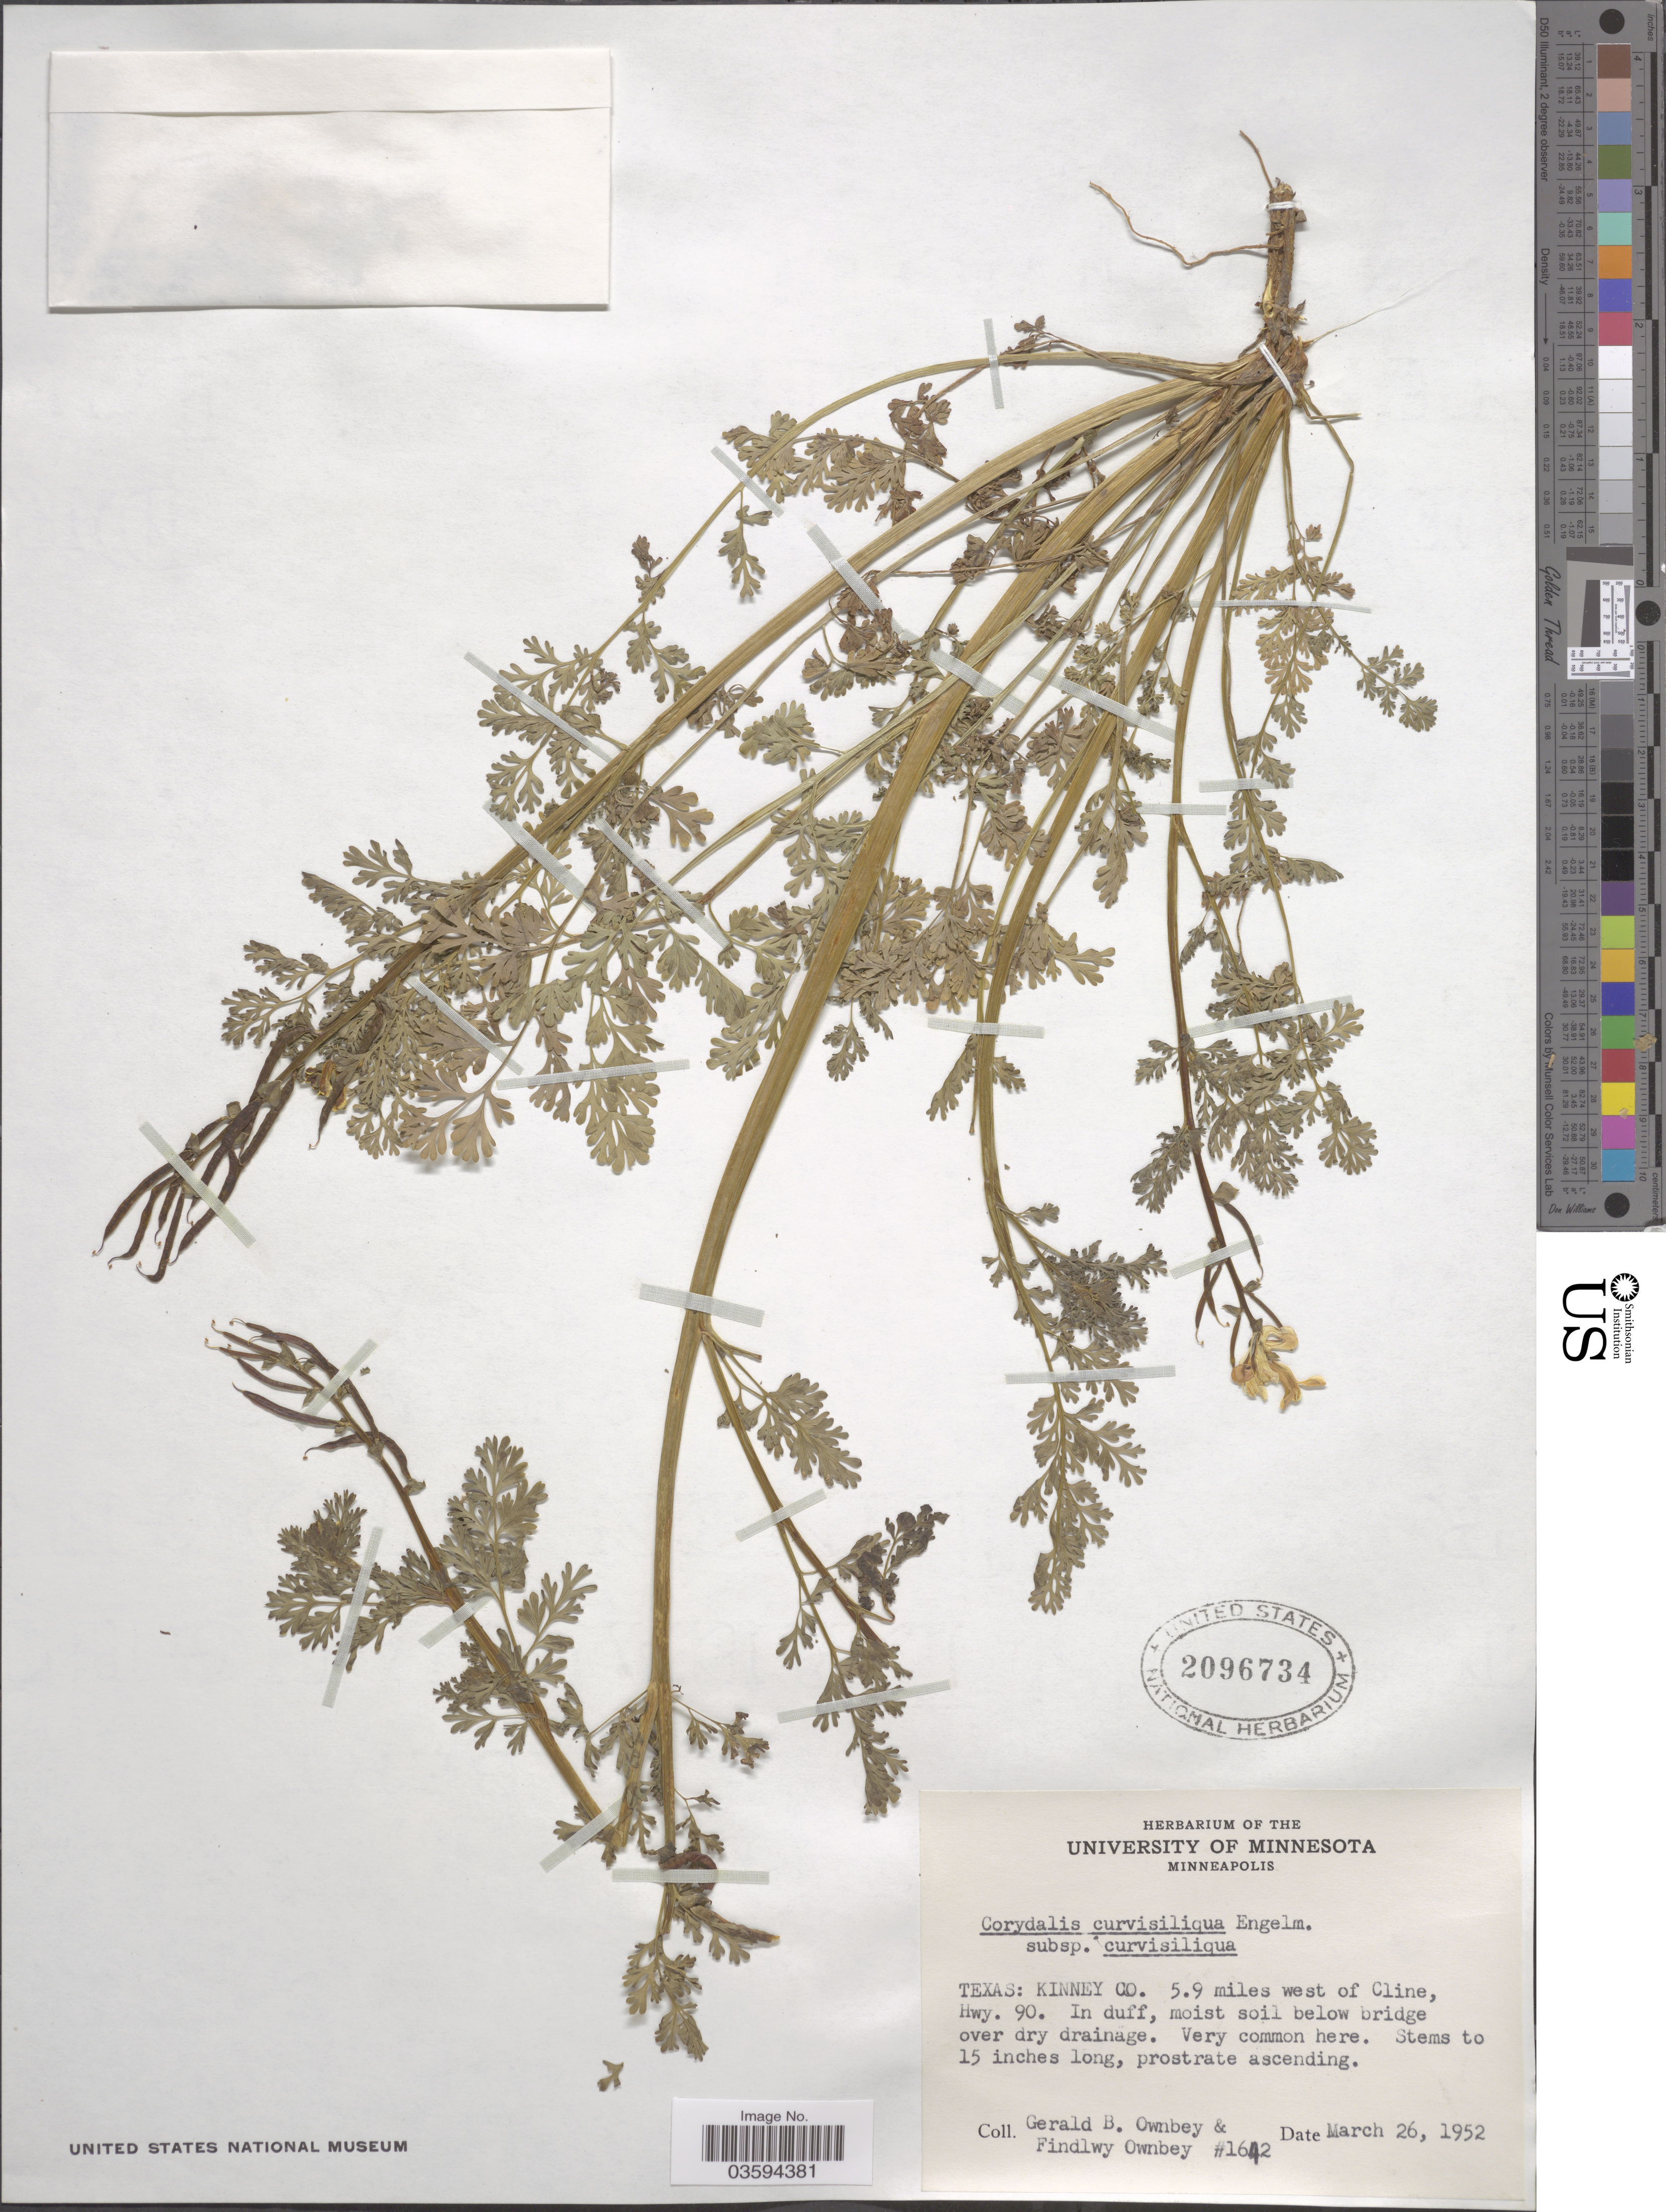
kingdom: Plantae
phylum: Tracheophyta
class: Magnoliopsida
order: Ranunculales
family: Papaveraceae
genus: Corydalis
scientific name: Corydalis curvisiliqua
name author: (A. Gray) Engelm. ex A. Gray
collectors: G. B. Ownbey & F. Ownbey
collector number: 1642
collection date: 1952-03-26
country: United States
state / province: Texas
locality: Kinney Co. 5.9 miles west of Cline, Hwy. 90. In duff, moist soil below bridge over dry drainage.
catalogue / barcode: US 2096734